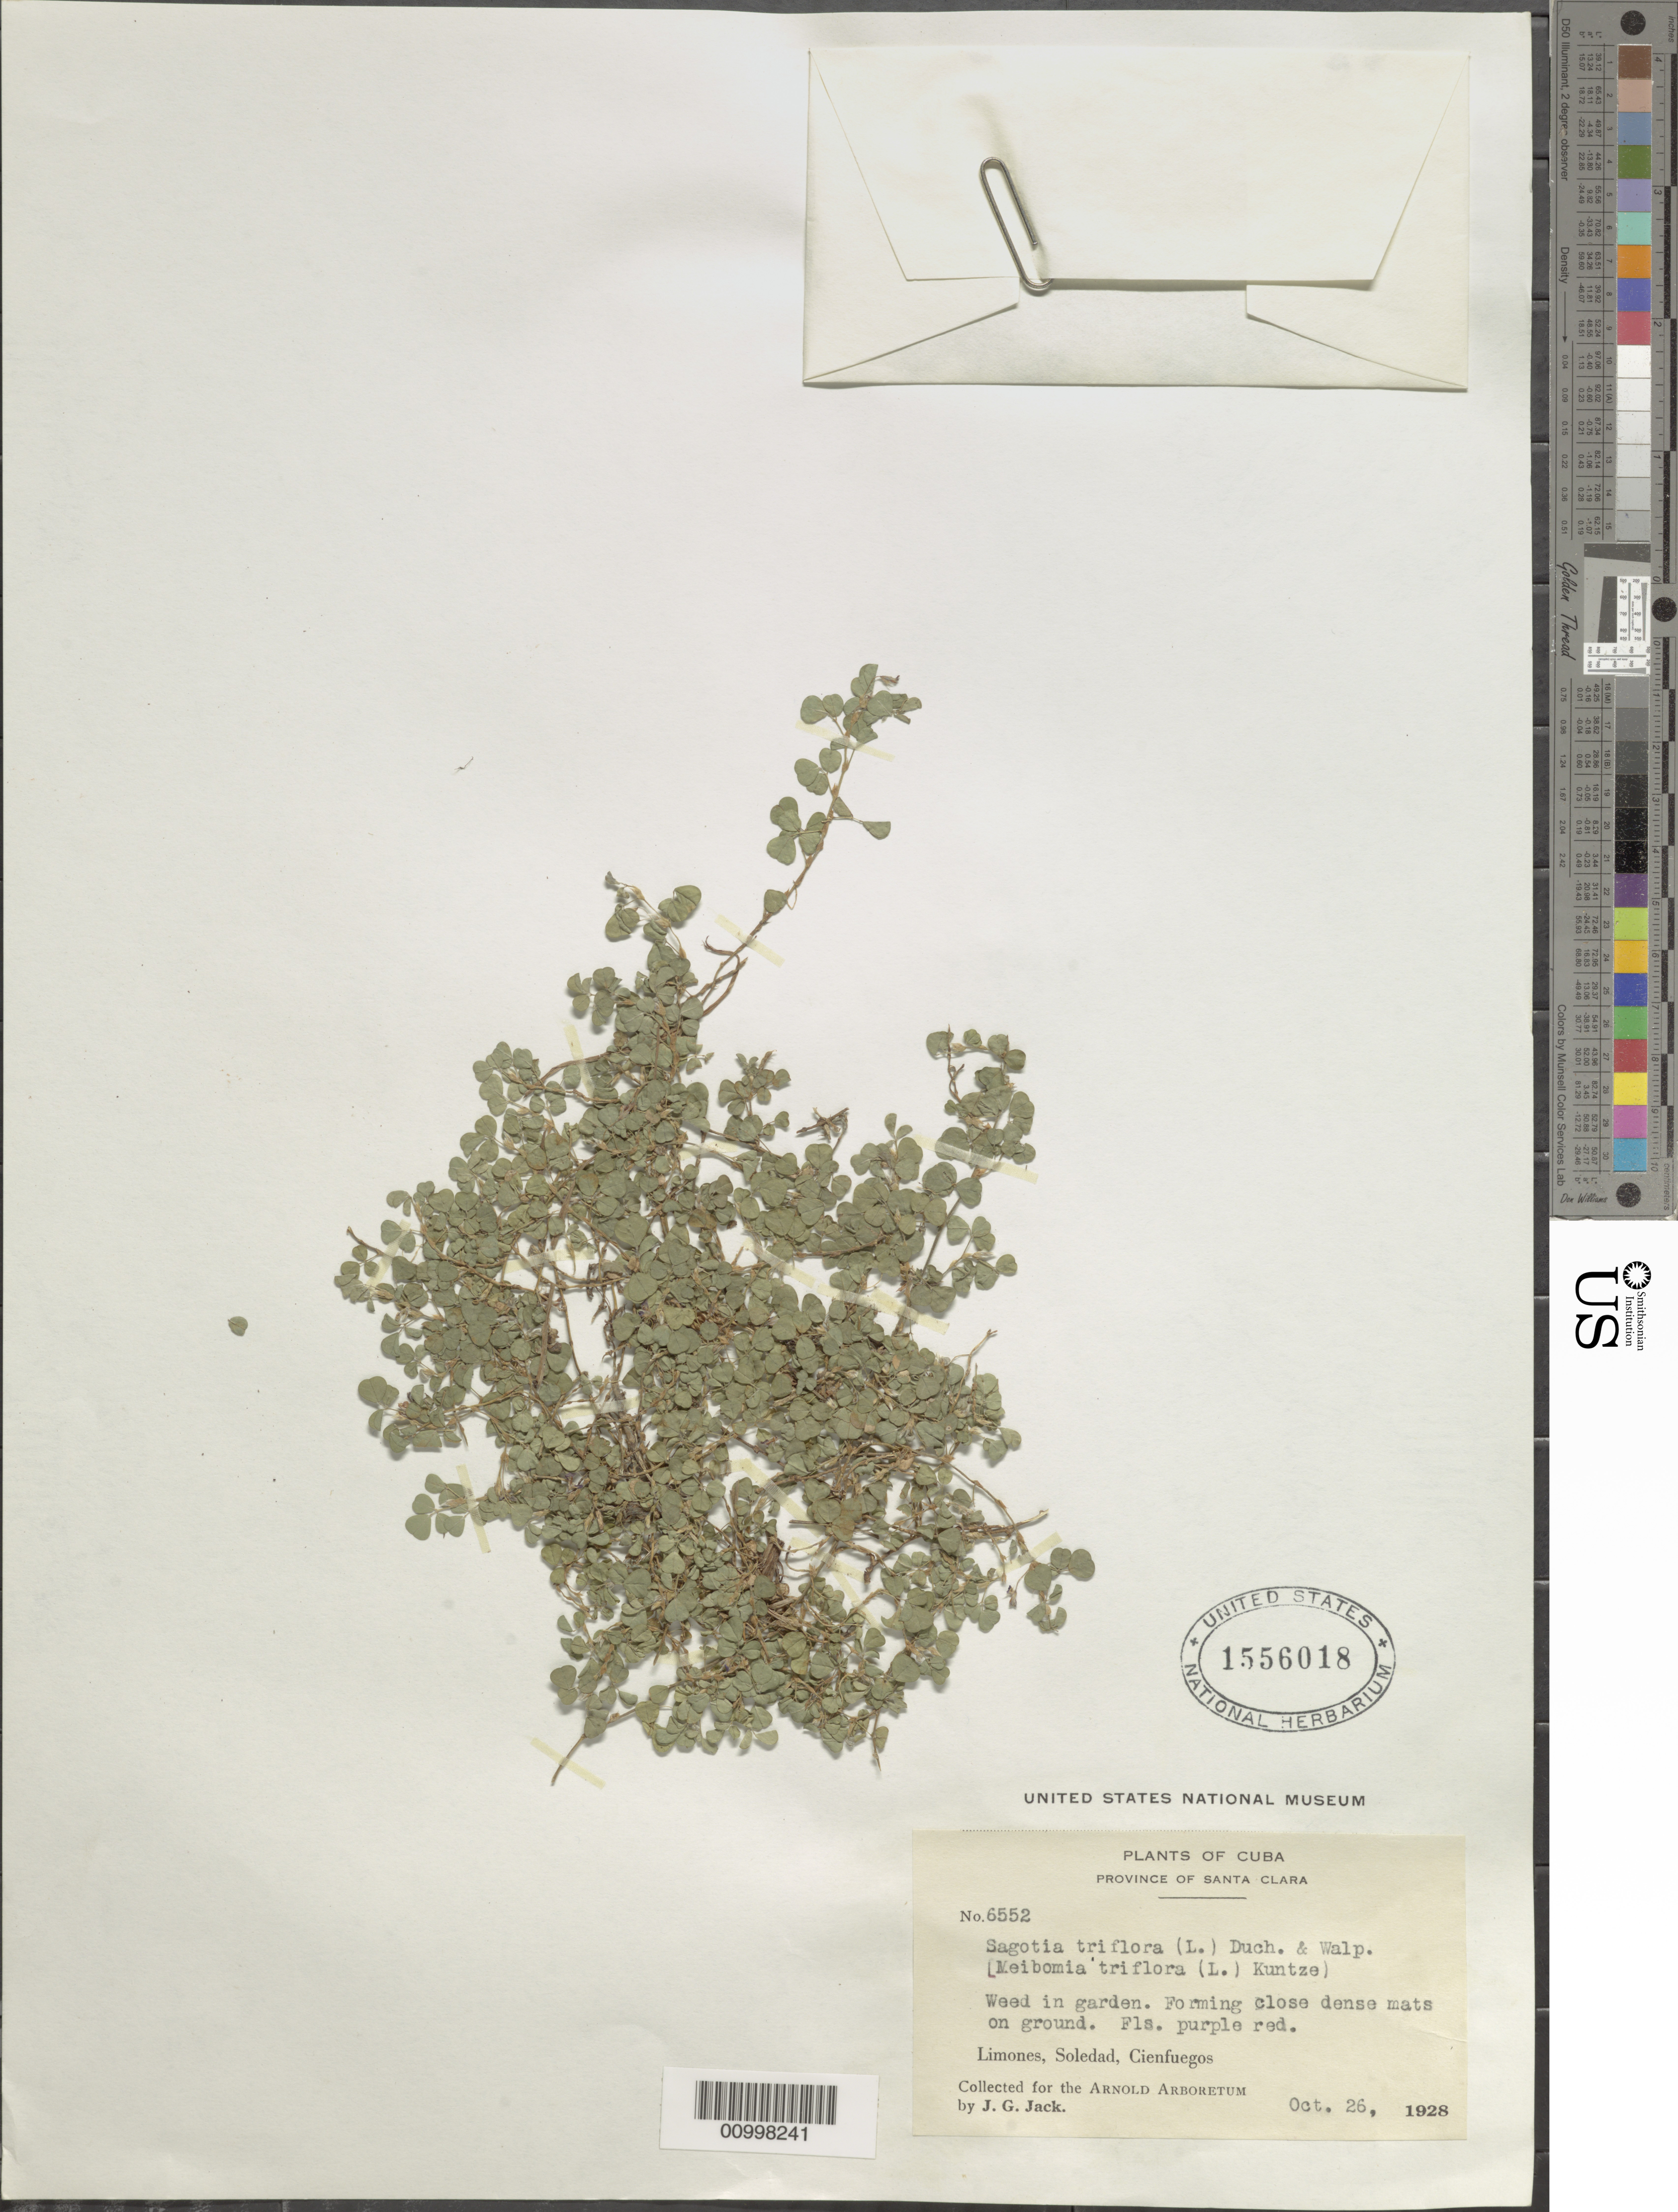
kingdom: Plantae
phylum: Tracheophyta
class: Magnoliopsida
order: Fabales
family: Fabaceae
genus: Grona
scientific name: Grona triflora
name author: (L.) H. Ohashi & K. Ohashi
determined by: Strong, Mark T., (BOT), Smithsonian Institution - National Museum of Natural History (UNITED STATES)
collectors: J. G. Jack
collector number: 6552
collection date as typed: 26 Oct 1928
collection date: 1928-10-26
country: Cuba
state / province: Cienfuegos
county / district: Santa Clara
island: Cuba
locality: Limones, Soledad, Cienfuegos Weed in garden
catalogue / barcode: US 1556018